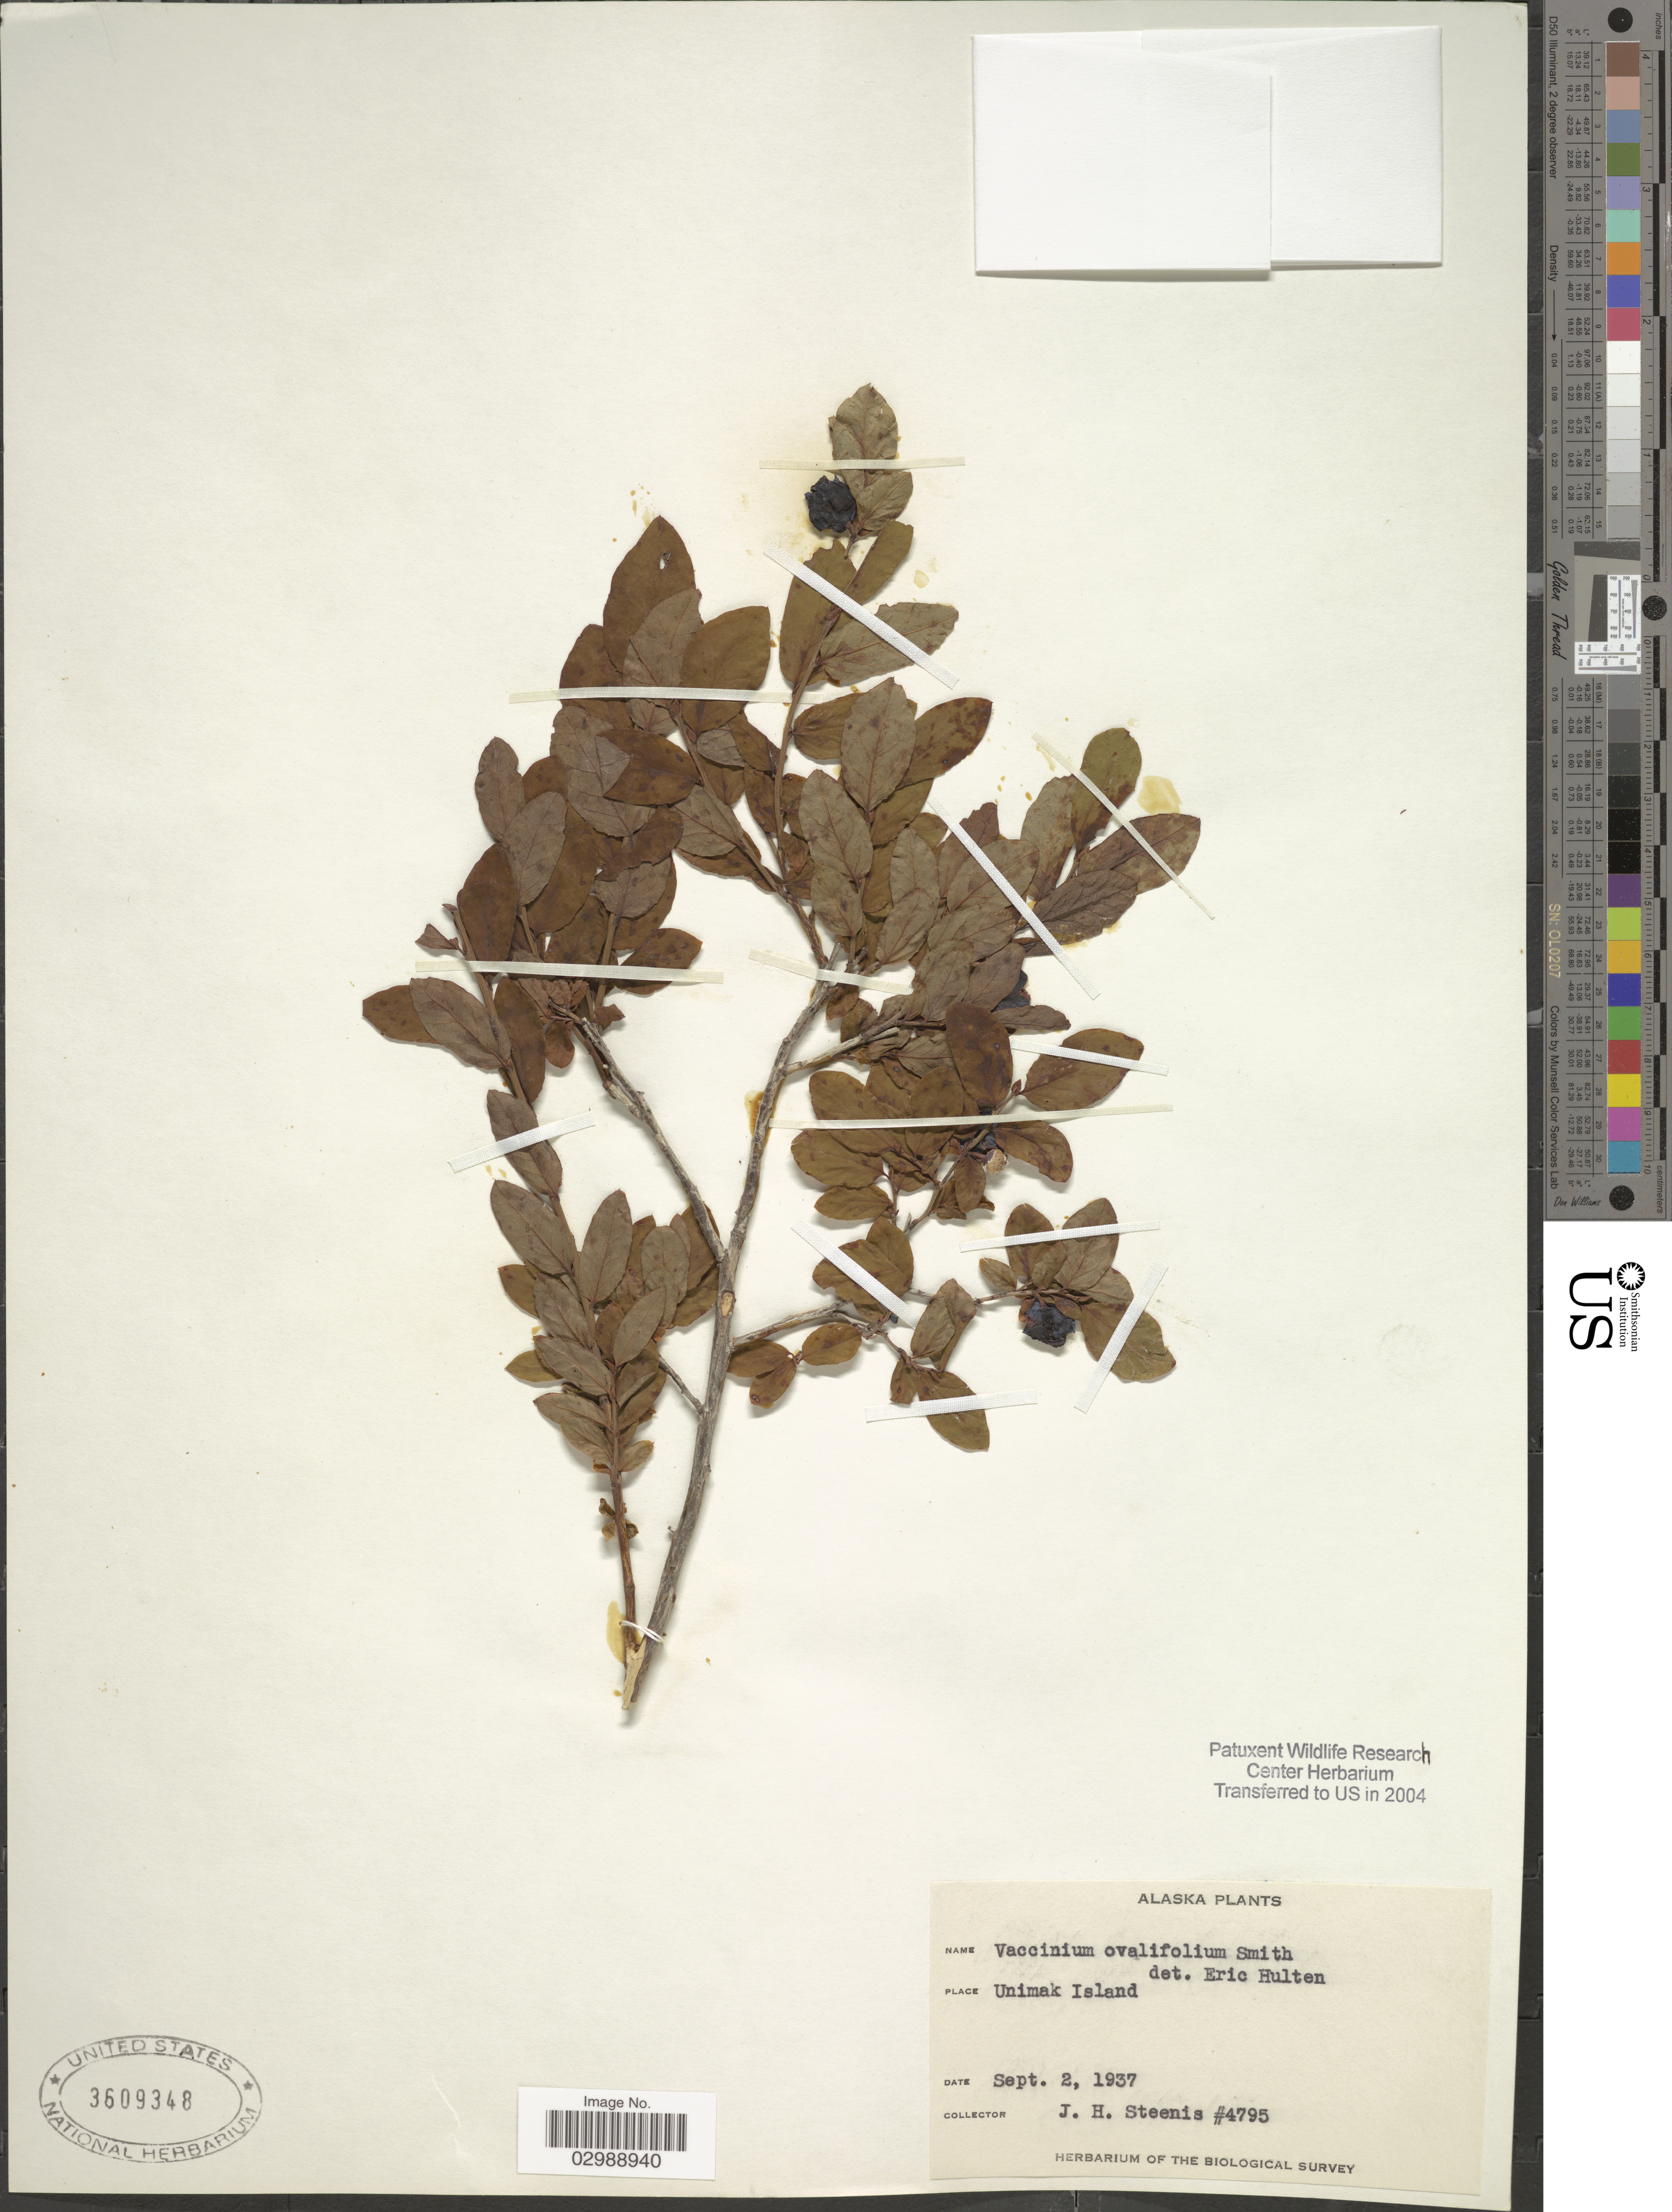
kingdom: Plantae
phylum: Tracheophyta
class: Magnoliopsida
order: Ericales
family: Ericaceae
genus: Vaccinium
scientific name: Vaccinium ovalifolium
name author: Sm.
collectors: J. H. Steenis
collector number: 4795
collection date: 1937-09-02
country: United States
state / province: Alaska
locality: Unimak Island.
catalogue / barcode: US 3609348